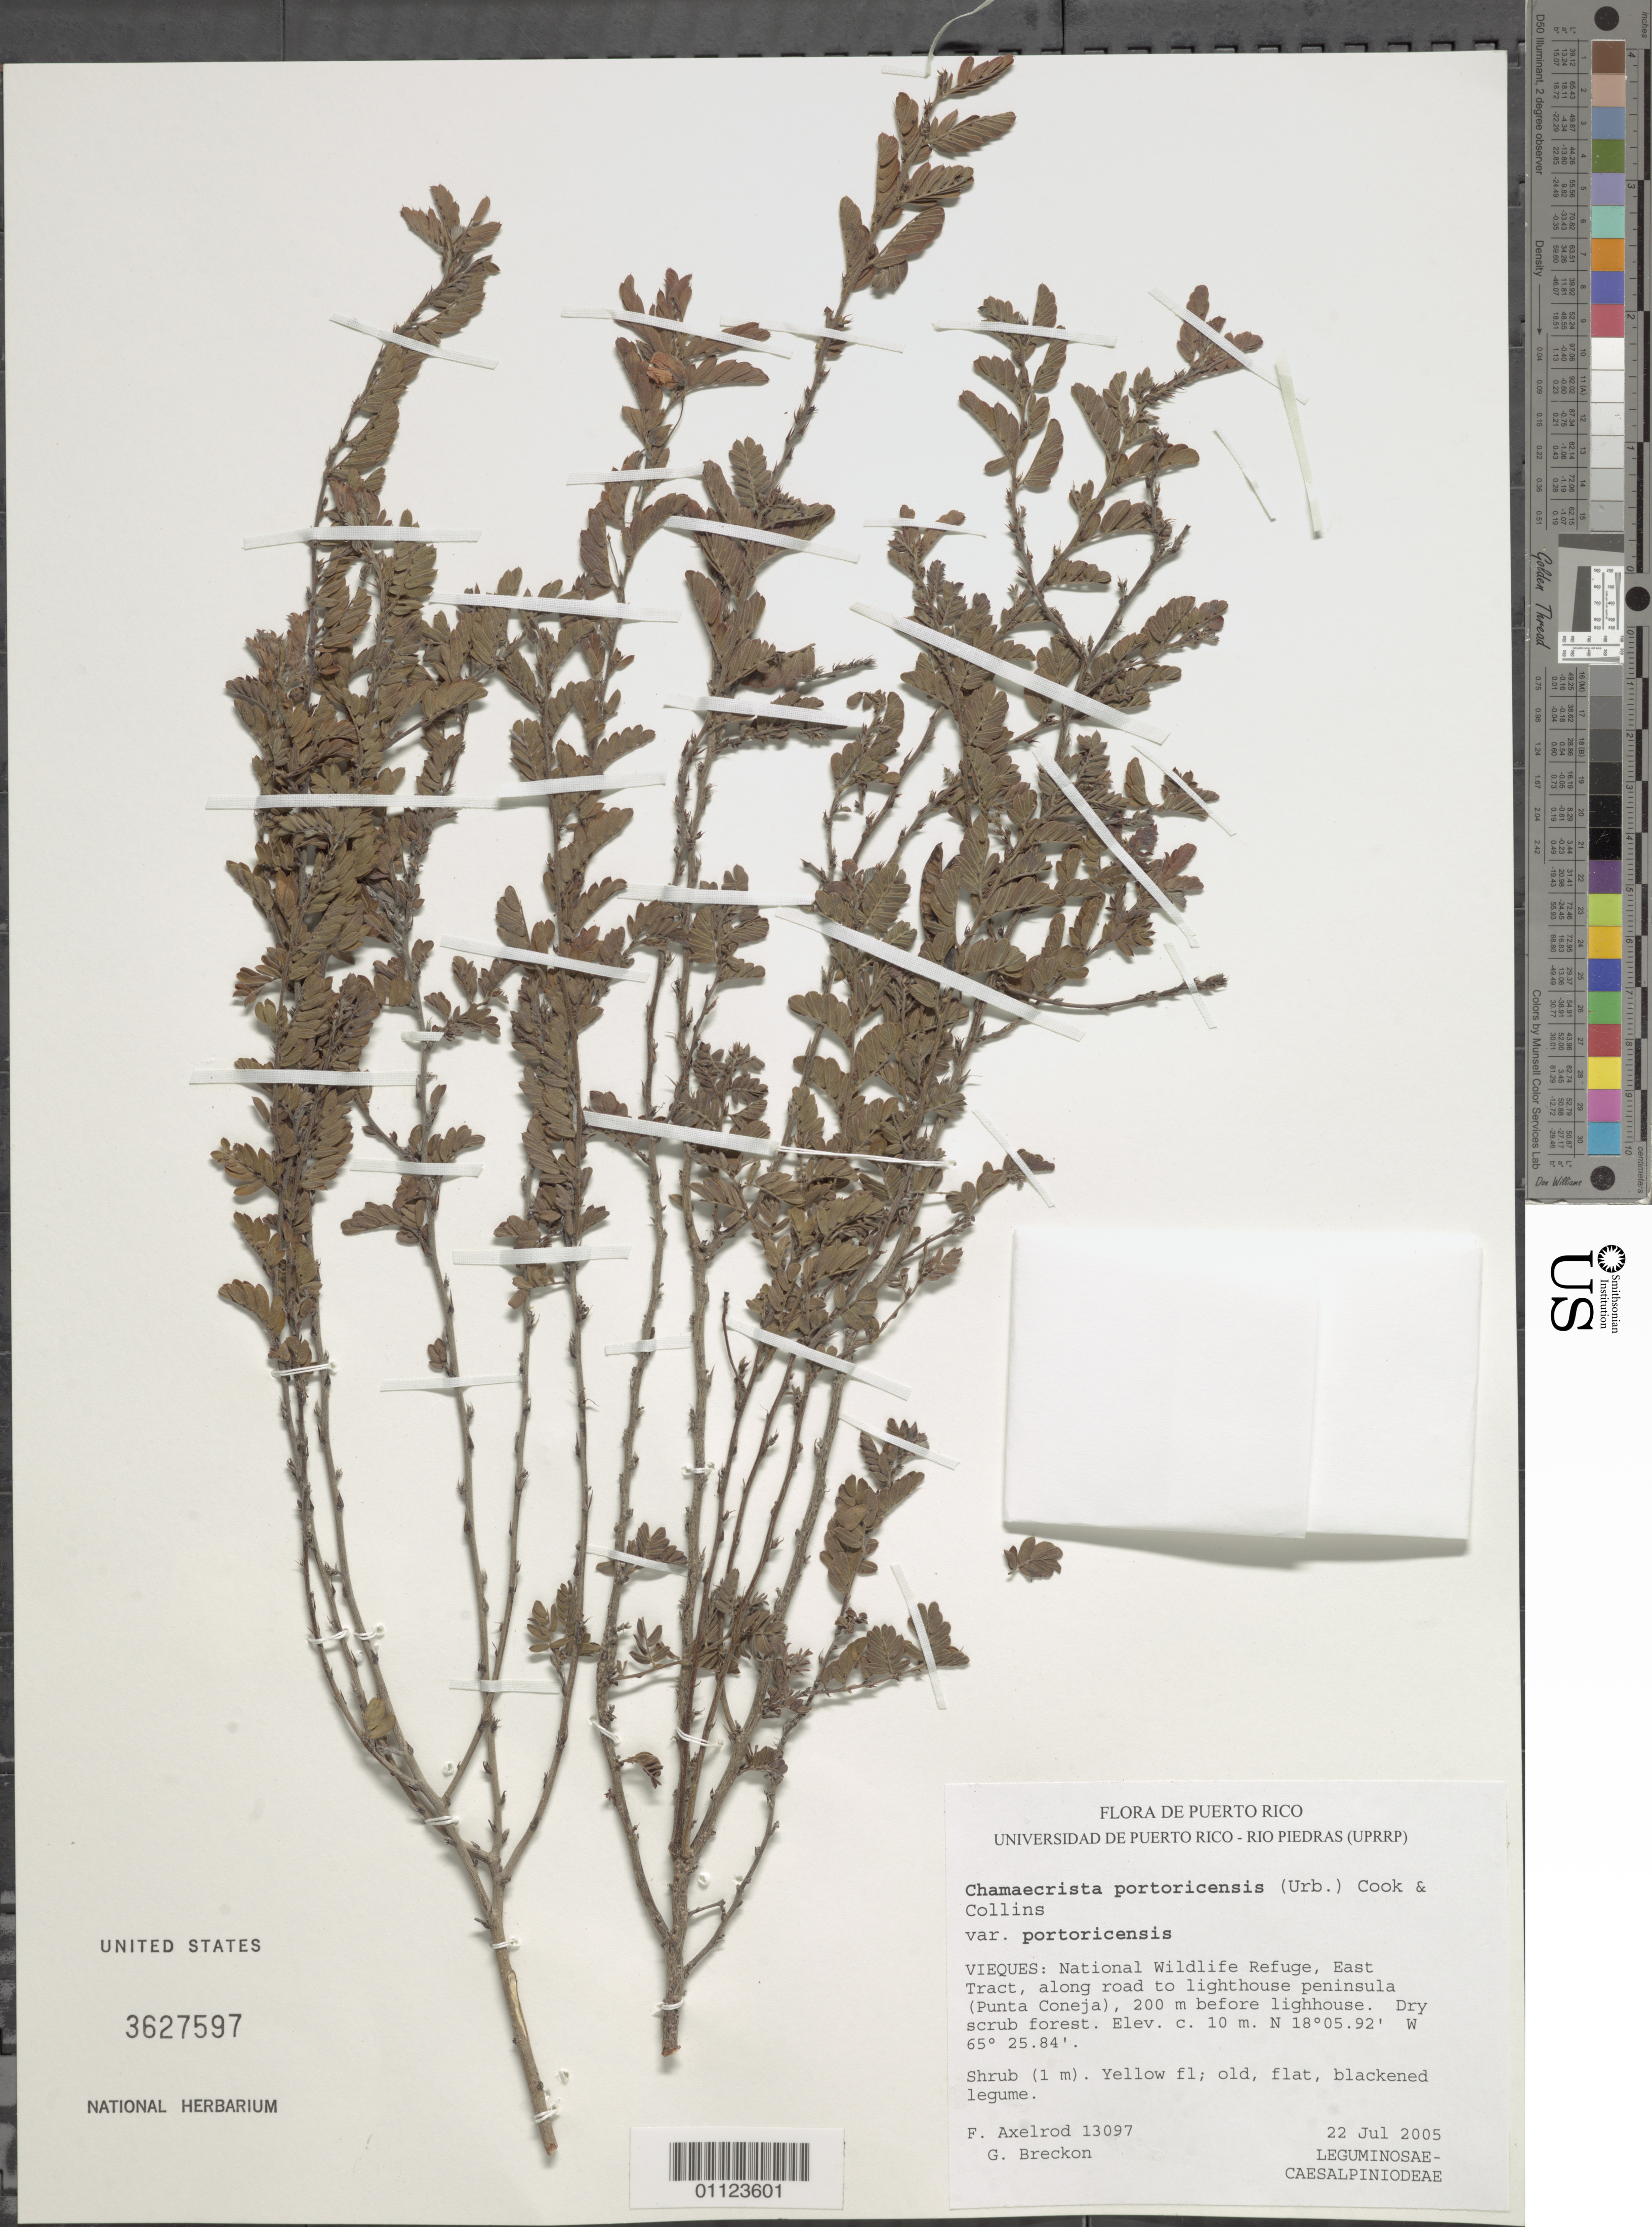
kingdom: Plantae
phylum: Tracheophyta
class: Magnoliopsida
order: Fabales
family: Fabaceae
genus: Chamaecrista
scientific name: Chamaecrista portoricensis var. portoricensis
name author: (Urb.) O.F. Cook & G. N. Collins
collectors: F. S. Axelrod & G. Breckon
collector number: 13097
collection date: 2005-07-22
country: Puerto Rico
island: Vieques I.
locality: National Wildlife Refuge, East Tract, along road to lighthouse peninsula (Punta Coneja), 200 m before lighthouse.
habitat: Dry scrub forest.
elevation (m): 10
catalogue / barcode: US 3627597